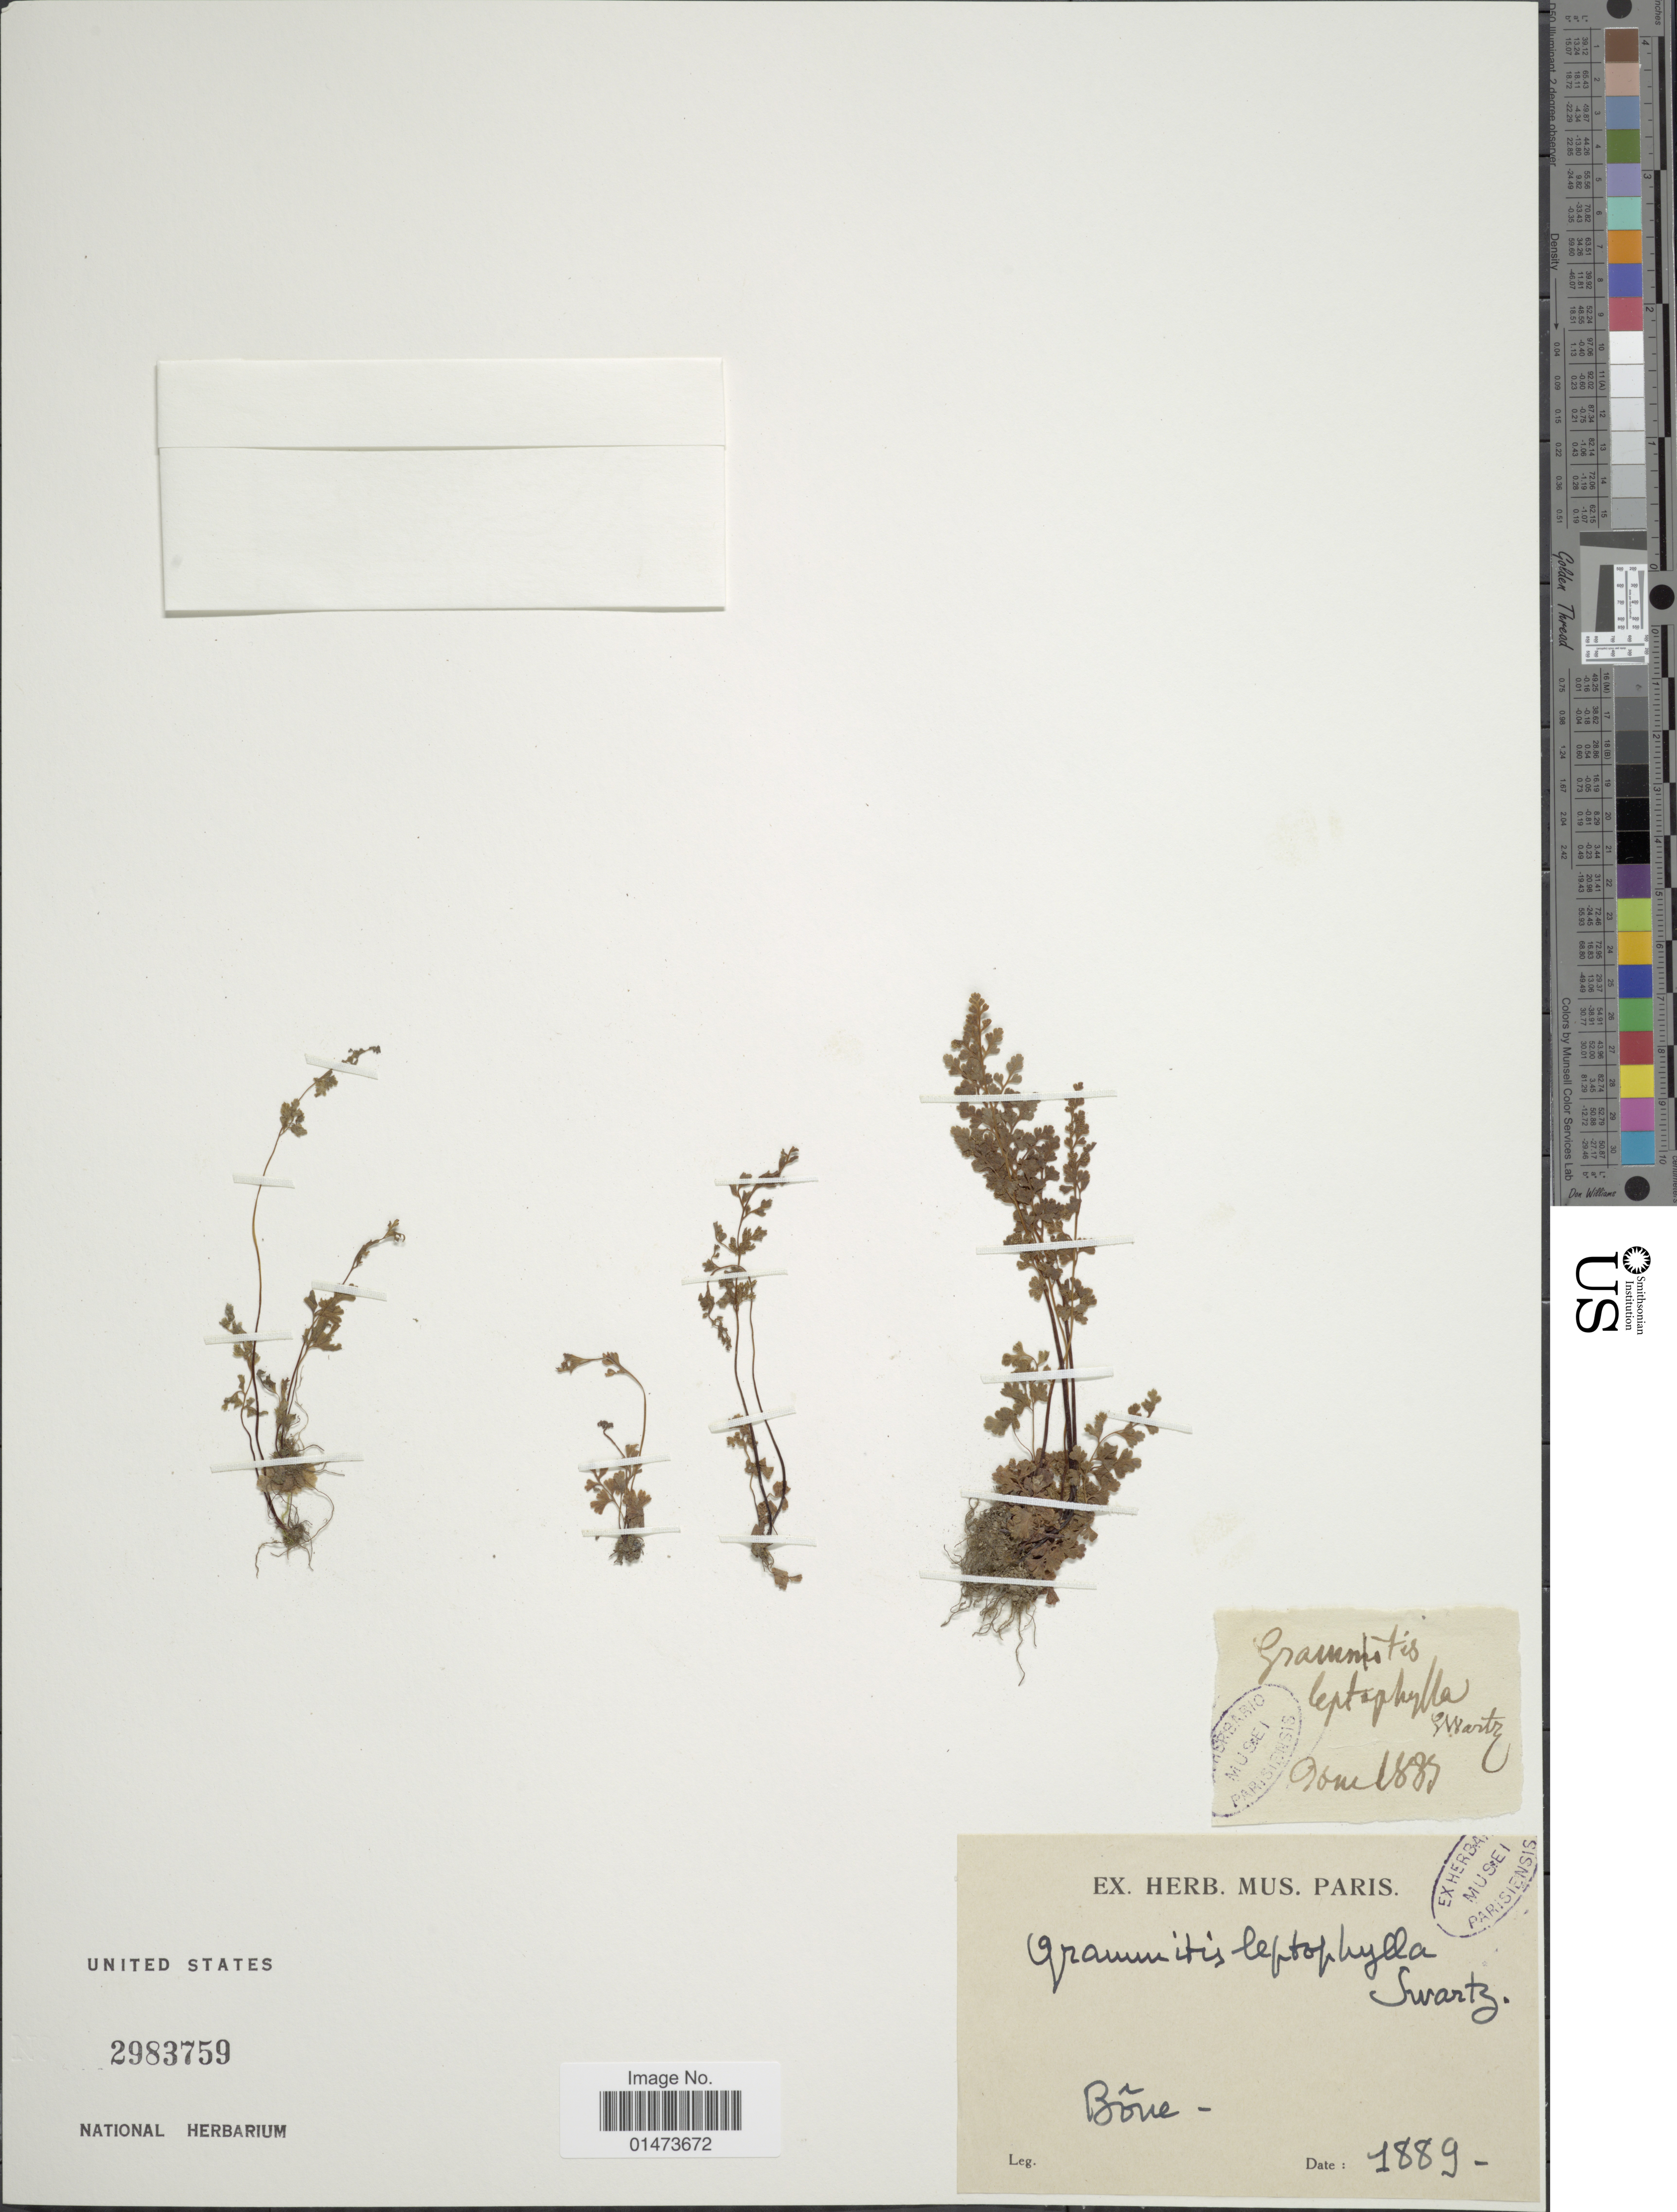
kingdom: Plantae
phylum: Tracheophyta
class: Polypodiopsida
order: Polypodiales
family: Pteridaceae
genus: Anogramma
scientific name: Anogramma leptophylla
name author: (L.) Link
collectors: ex herb. Mus. Paris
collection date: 1889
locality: Boñe.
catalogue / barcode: US 2983759